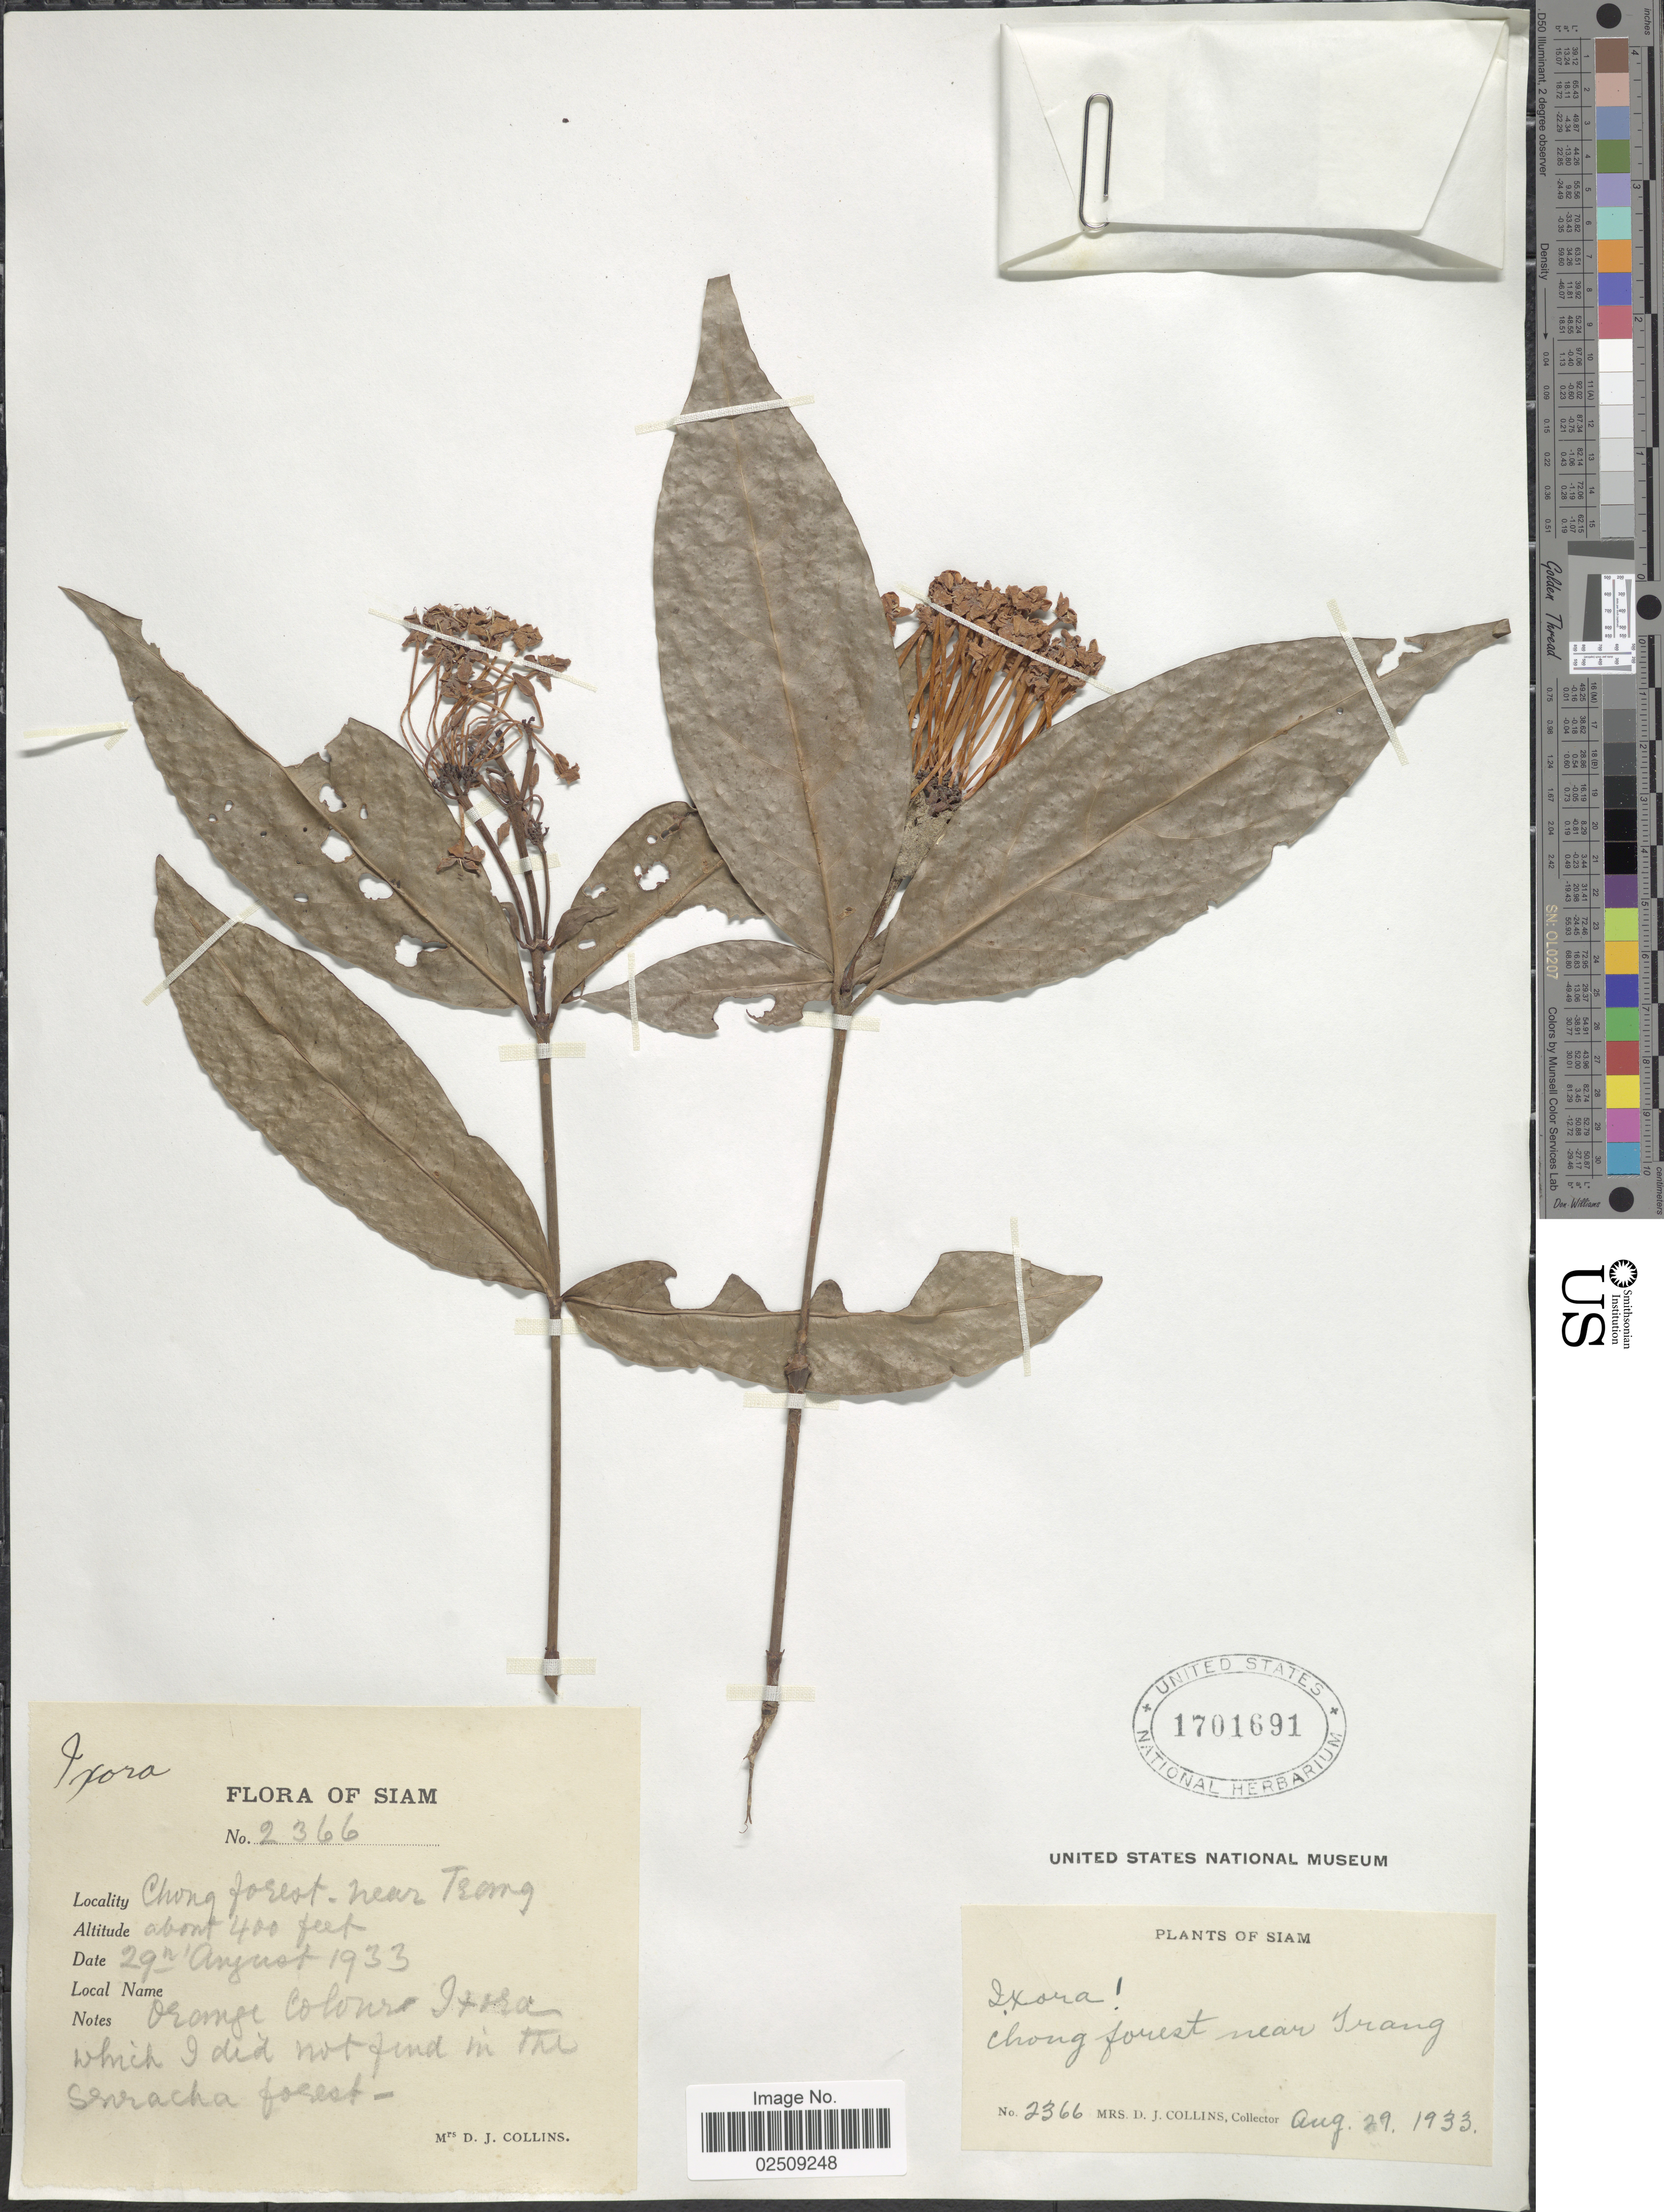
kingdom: Plantae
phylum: Tracheophyta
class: Magnoliopsida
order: Gentianales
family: Rubiaceae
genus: Ixora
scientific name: Ixora sp.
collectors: Mrs. D. J. Collins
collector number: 2366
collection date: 1933-08-29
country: Thailand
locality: Chong forest near Irang.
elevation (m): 122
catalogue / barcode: US 1701691